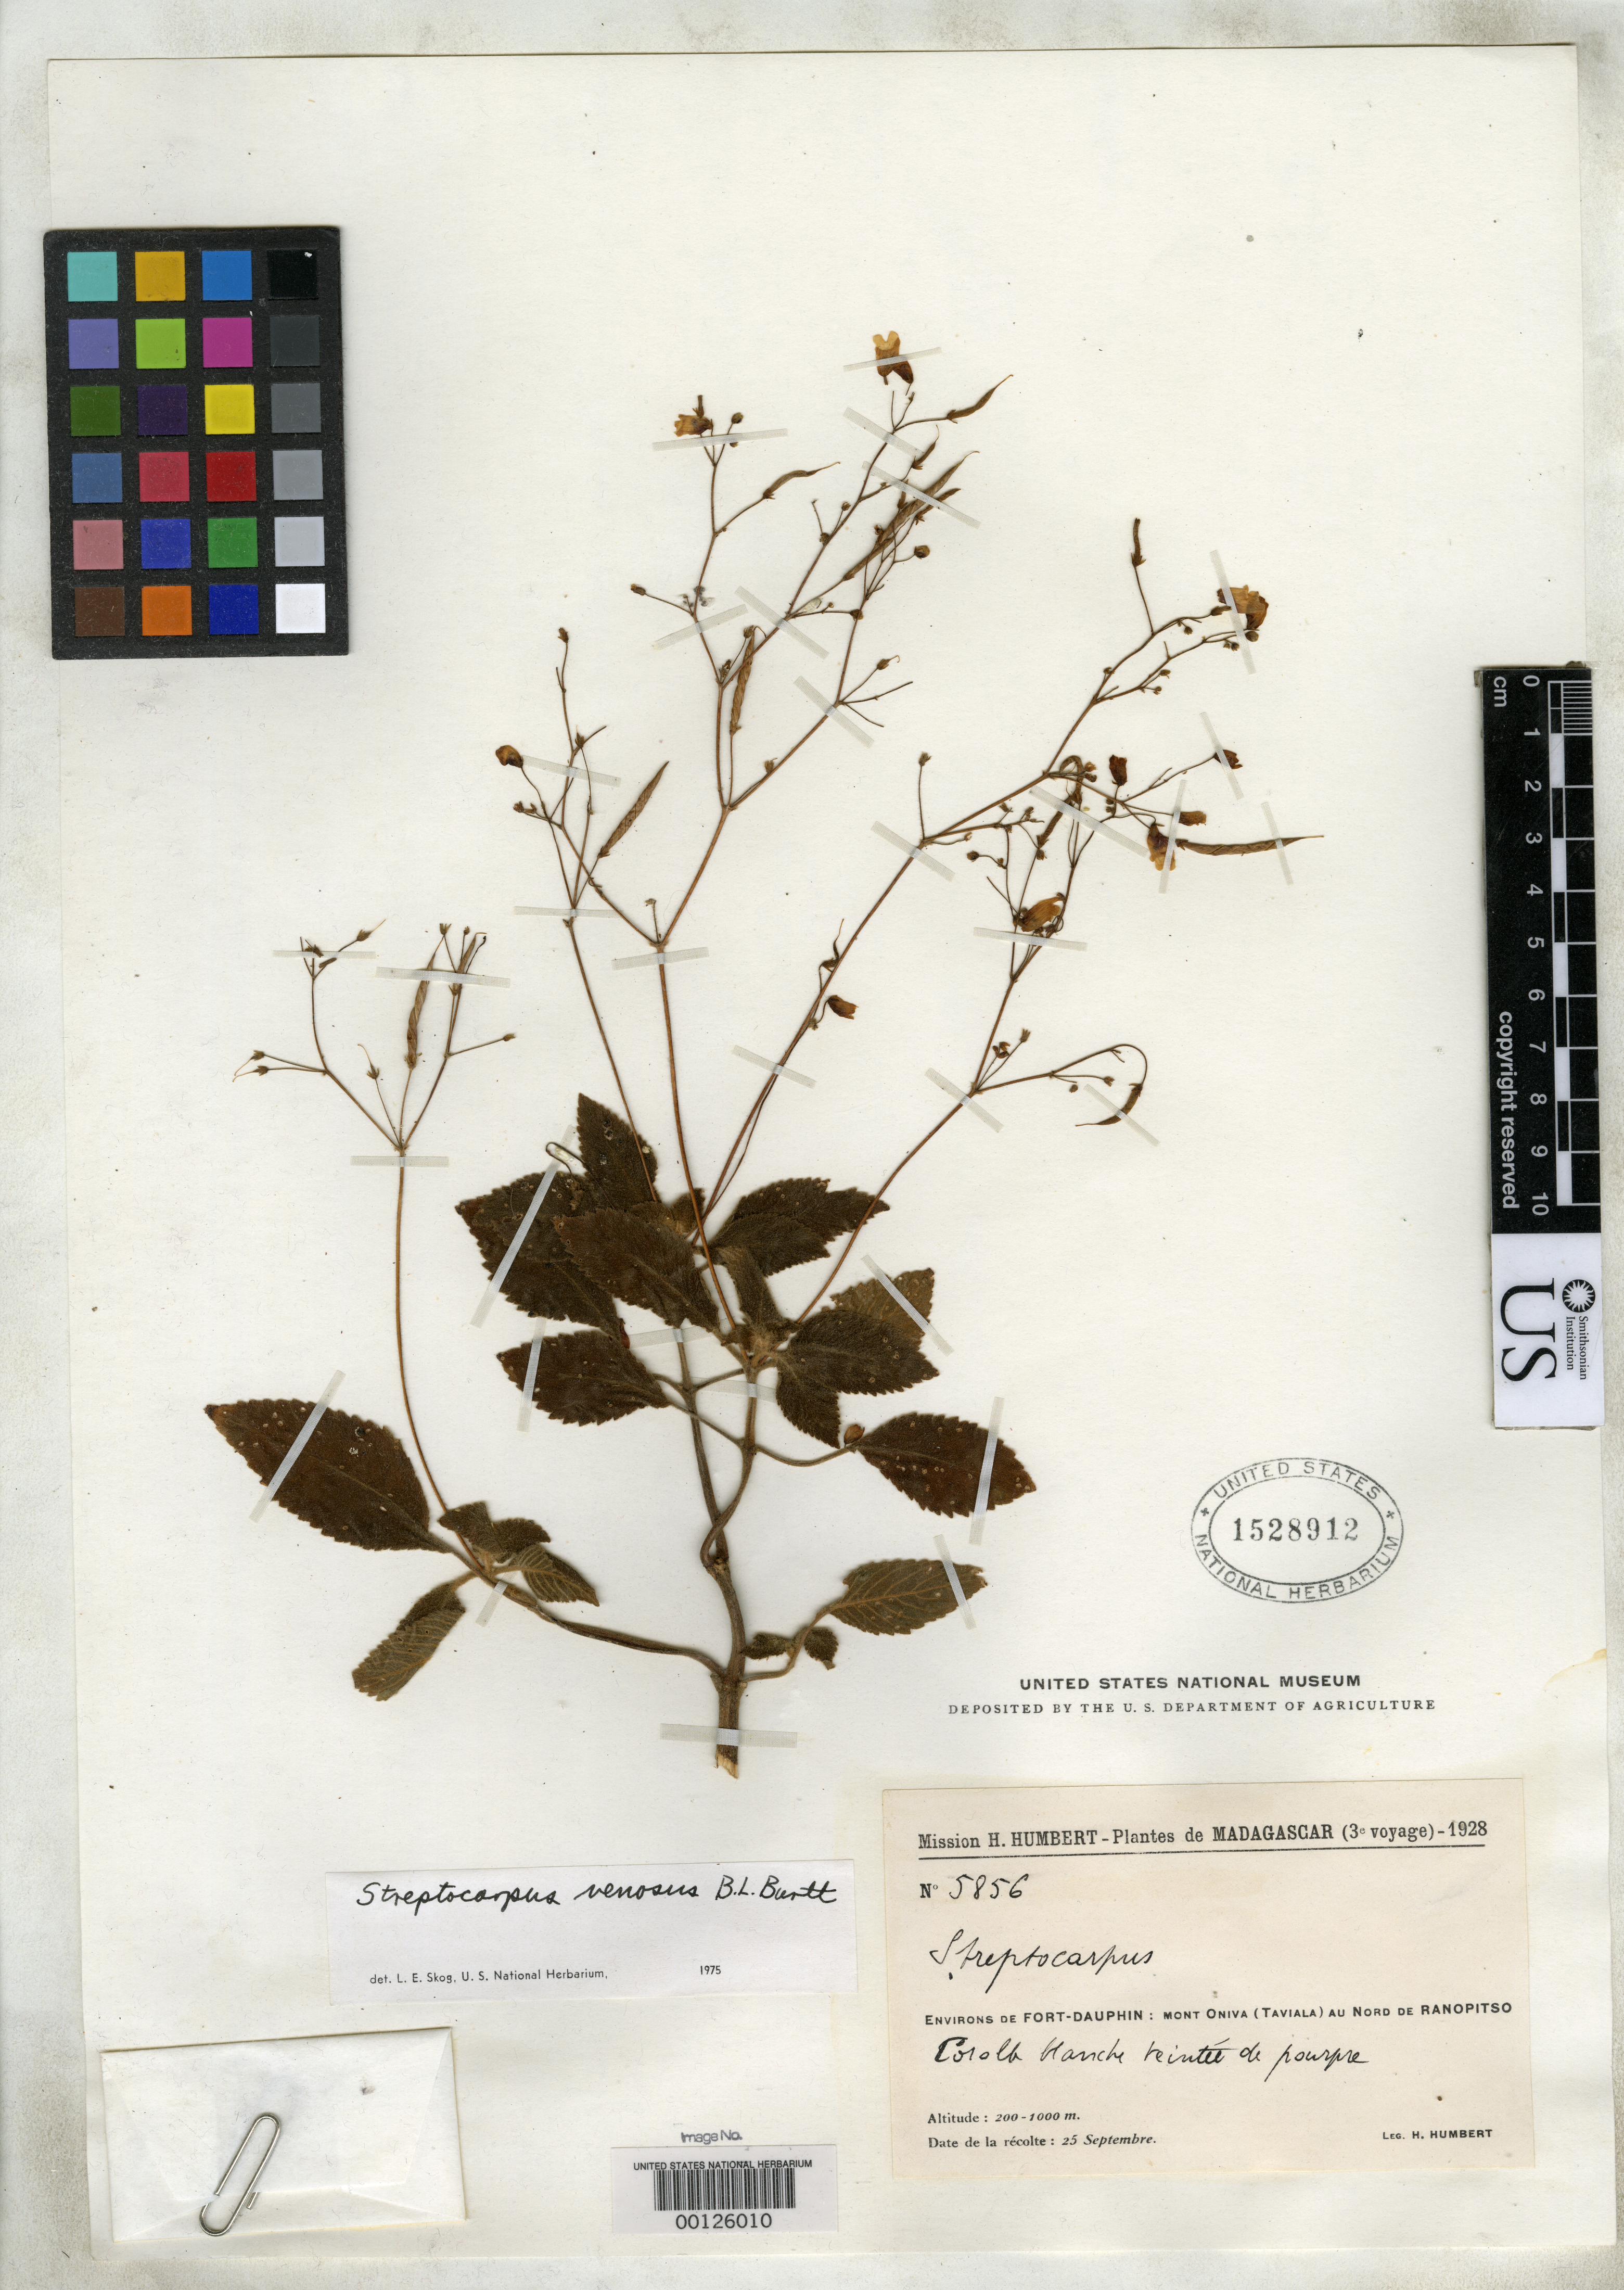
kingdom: Plantae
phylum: Tracheophyta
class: Magnoliopsida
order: Lamiales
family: Gesneriaceae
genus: Streptocarpus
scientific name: Streptocarpus venosus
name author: B.L. Burtt in Humbert & J.-F. Leroy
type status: Isotype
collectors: H. Humbert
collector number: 5856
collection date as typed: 25 Sep 1928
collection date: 1928-09-25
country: Madagascar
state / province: Anosy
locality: In the neighborhood of Fort Dauphin, Mt. Oniva (Taviala) to the north of Ranopitso.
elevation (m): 200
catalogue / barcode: US 1528912